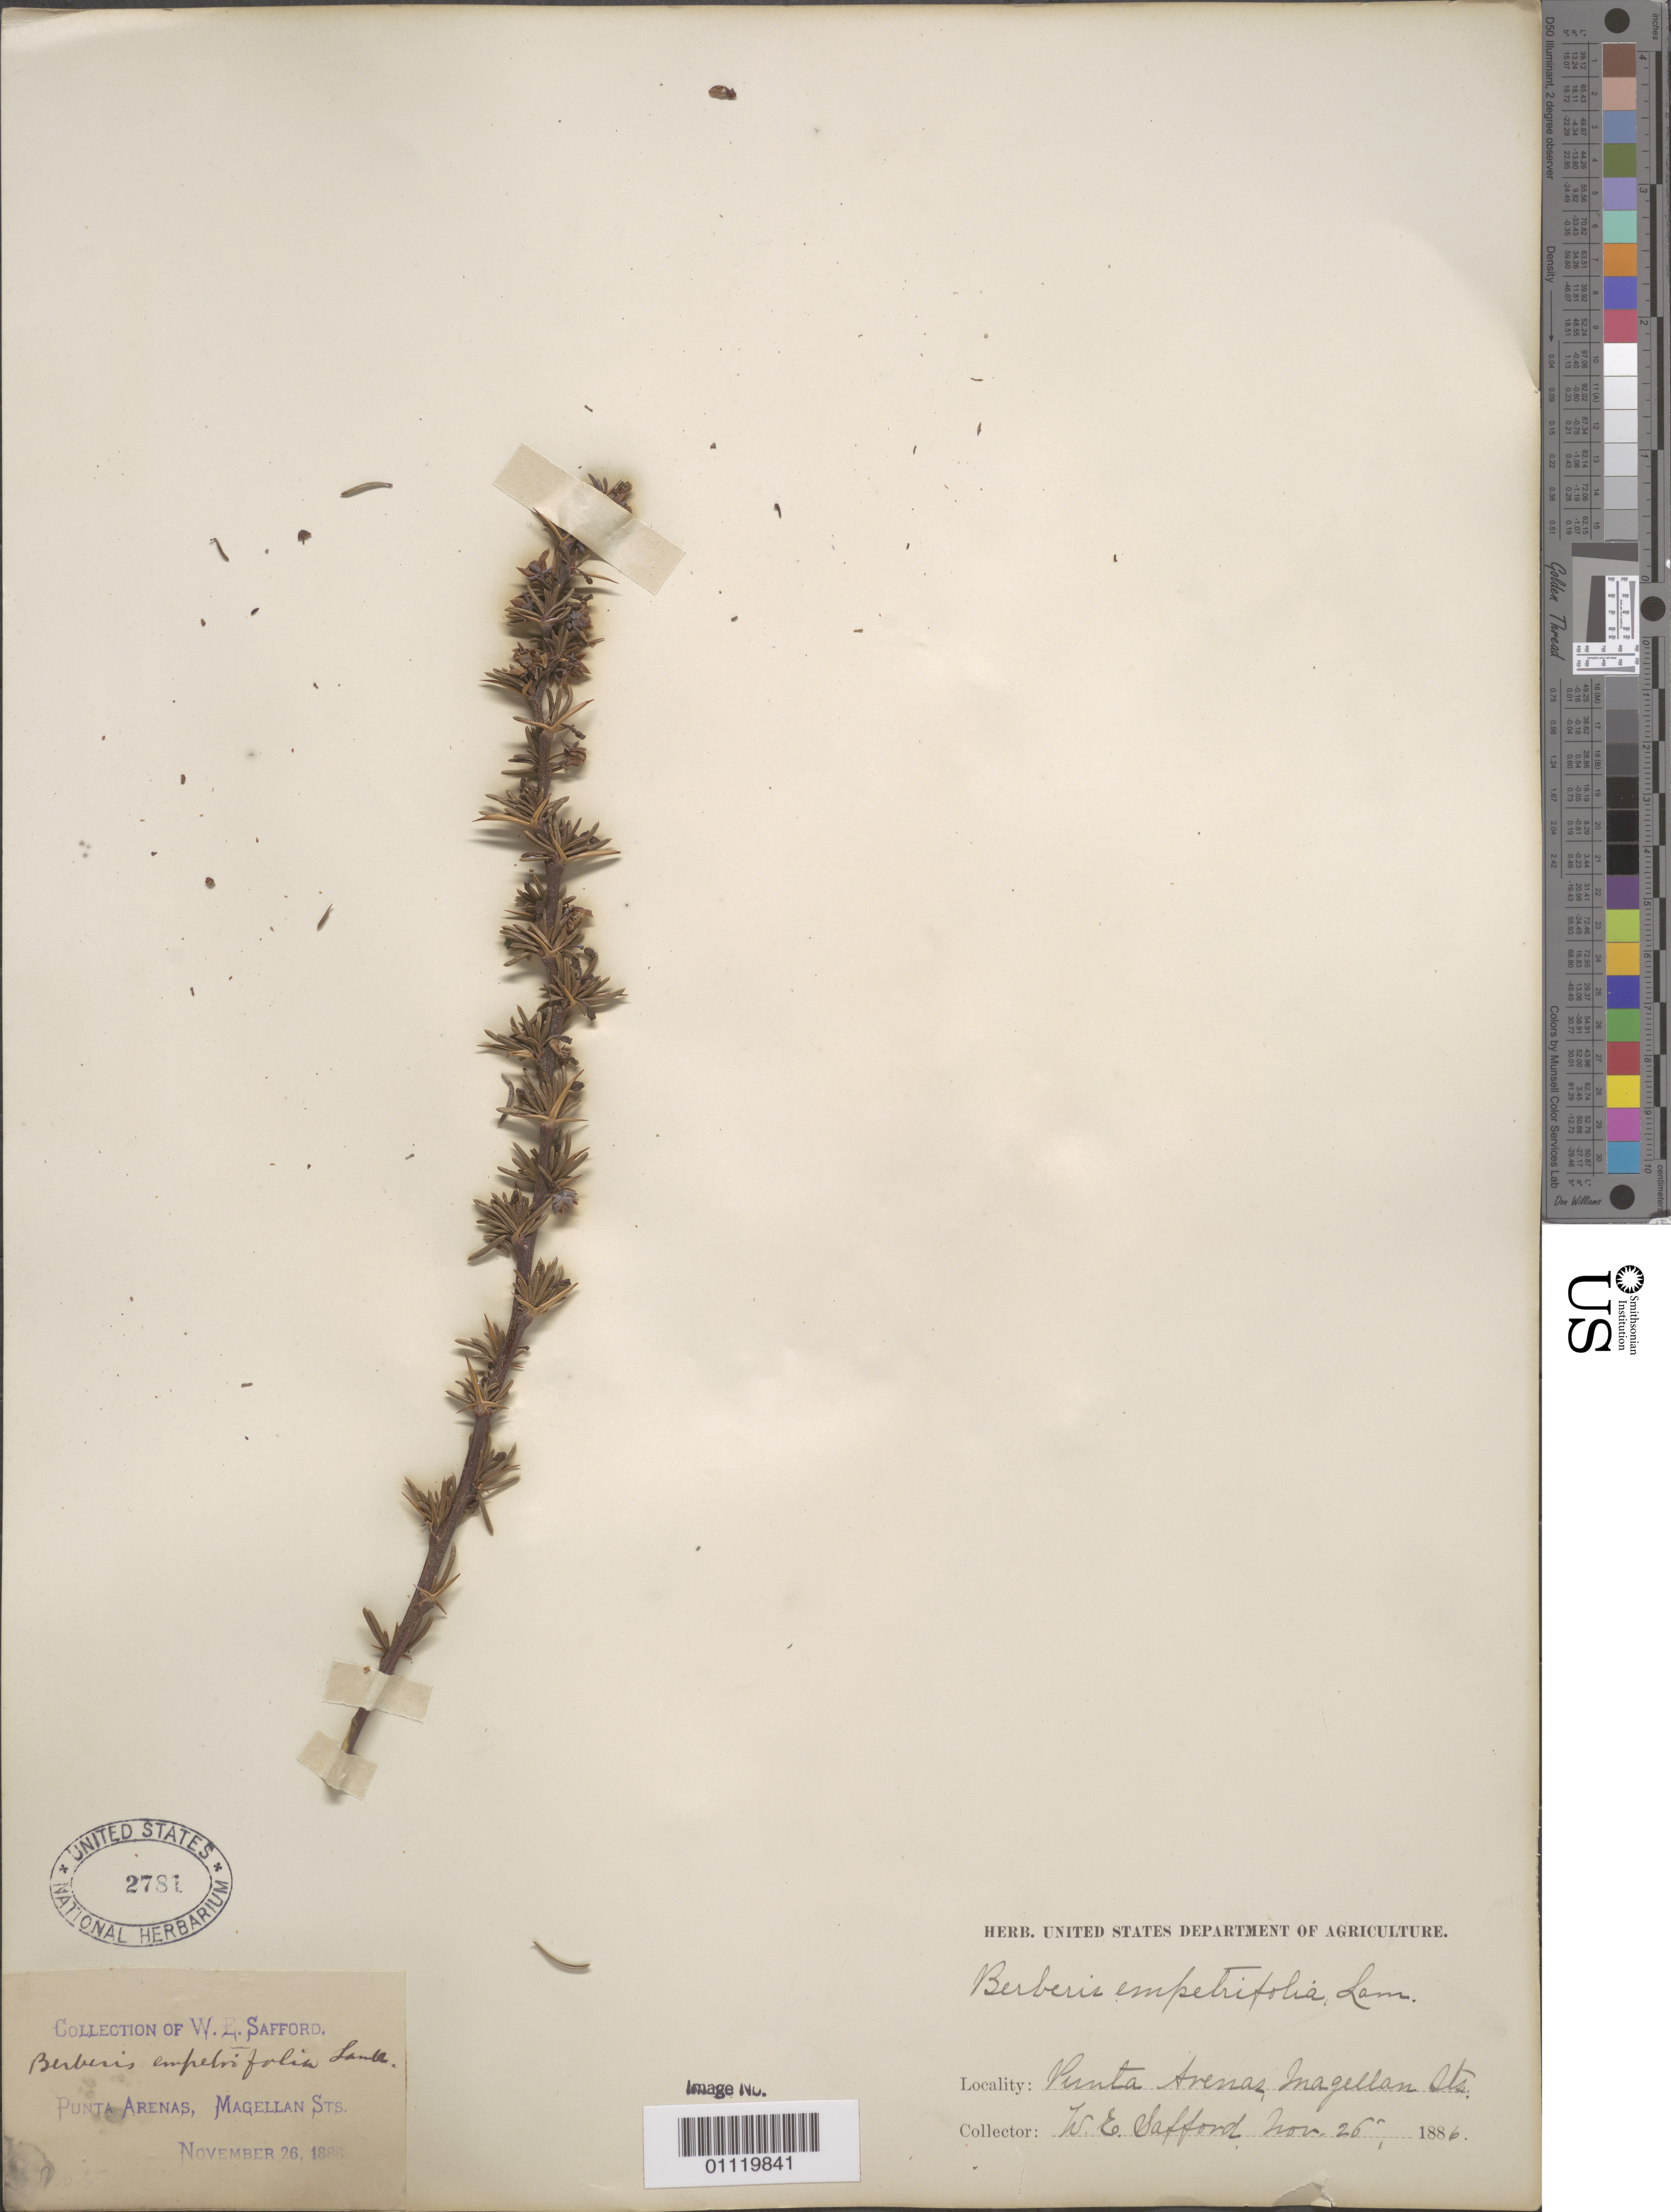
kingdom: Plantae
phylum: Tracheophyta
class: Magnoliopsida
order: Ranunculales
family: Berberidaceae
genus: Berberis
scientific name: Berberis empetrifolia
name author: Lam.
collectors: W. E. Safford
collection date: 1886-11-26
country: Chile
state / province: Magallanes y de la Antártica Chilena (XII)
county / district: Magallanes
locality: Punta Arenas, Magellan Straits.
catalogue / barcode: US 2781